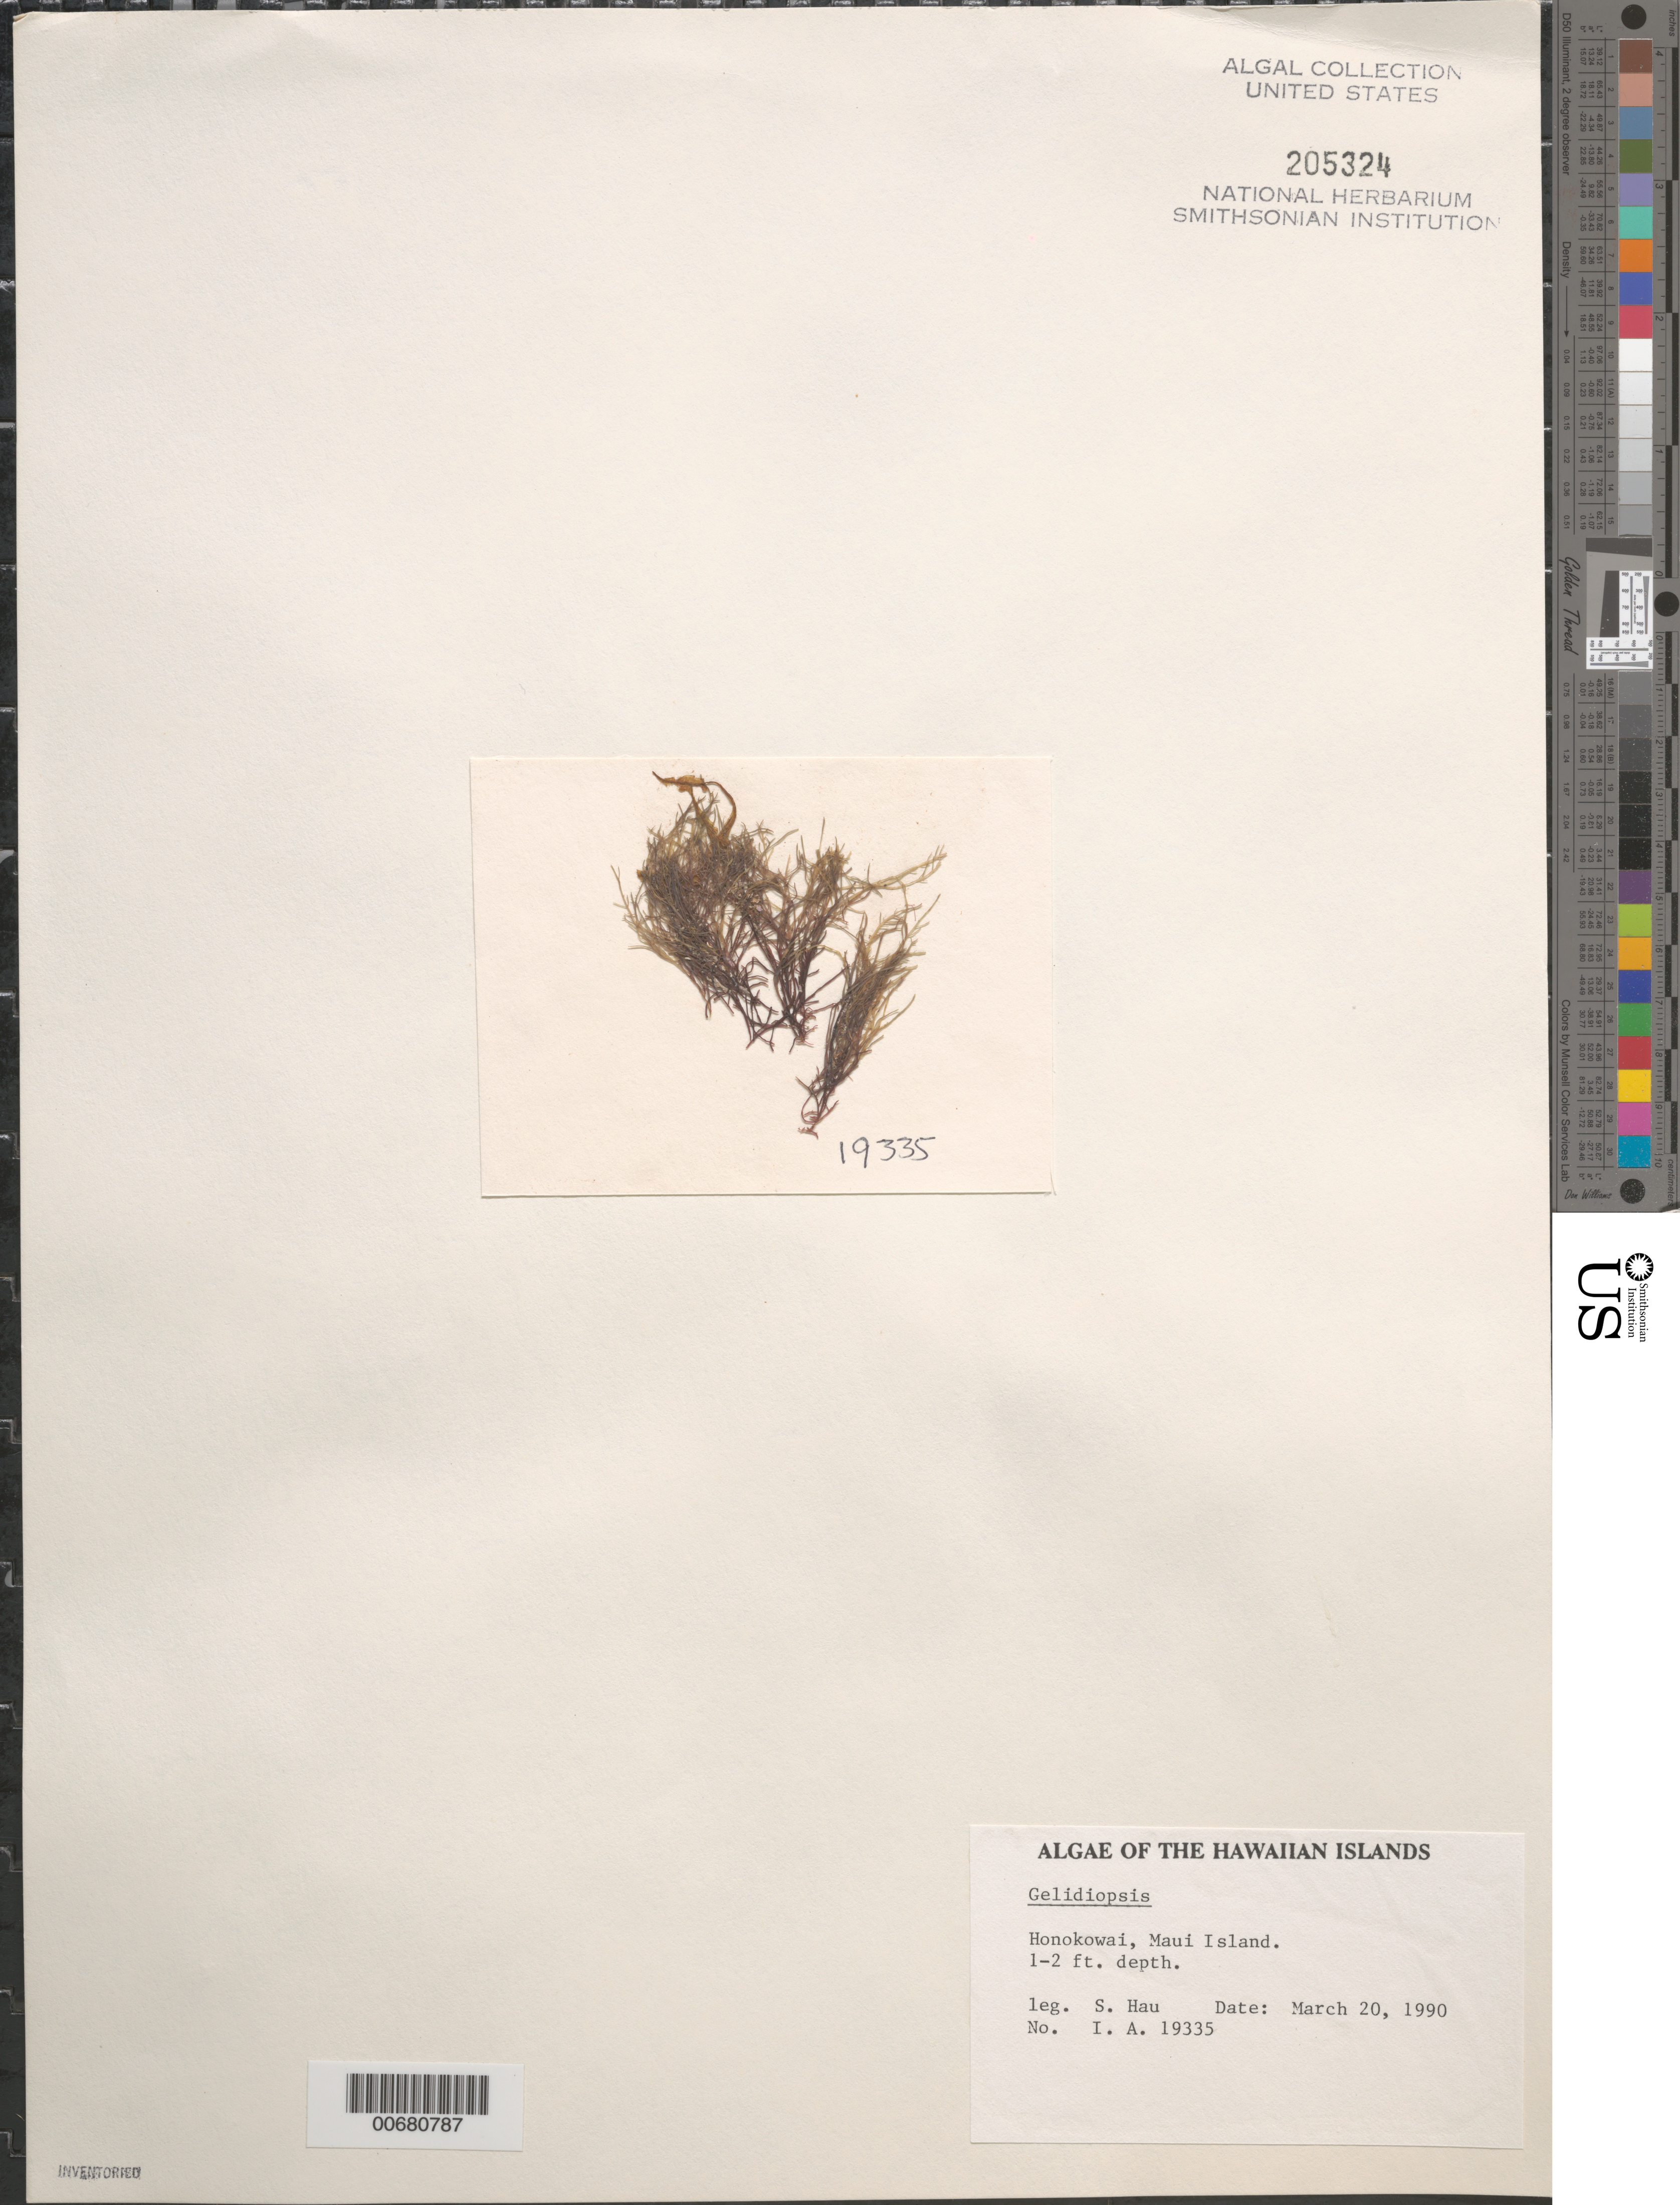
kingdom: Plantae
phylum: Rhodophyta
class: Florideophyceae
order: Rhodymeniales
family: Lomentariaceae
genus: Gelidiopsis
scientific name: Gelidiopsis sp.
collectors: S. Hau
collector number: IAA 19335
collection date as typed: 20 Mar 1990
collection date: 1990-03-20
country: United States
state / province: Hawaii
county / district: Maui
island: Maui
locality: Honokowai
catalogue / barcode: US 205324